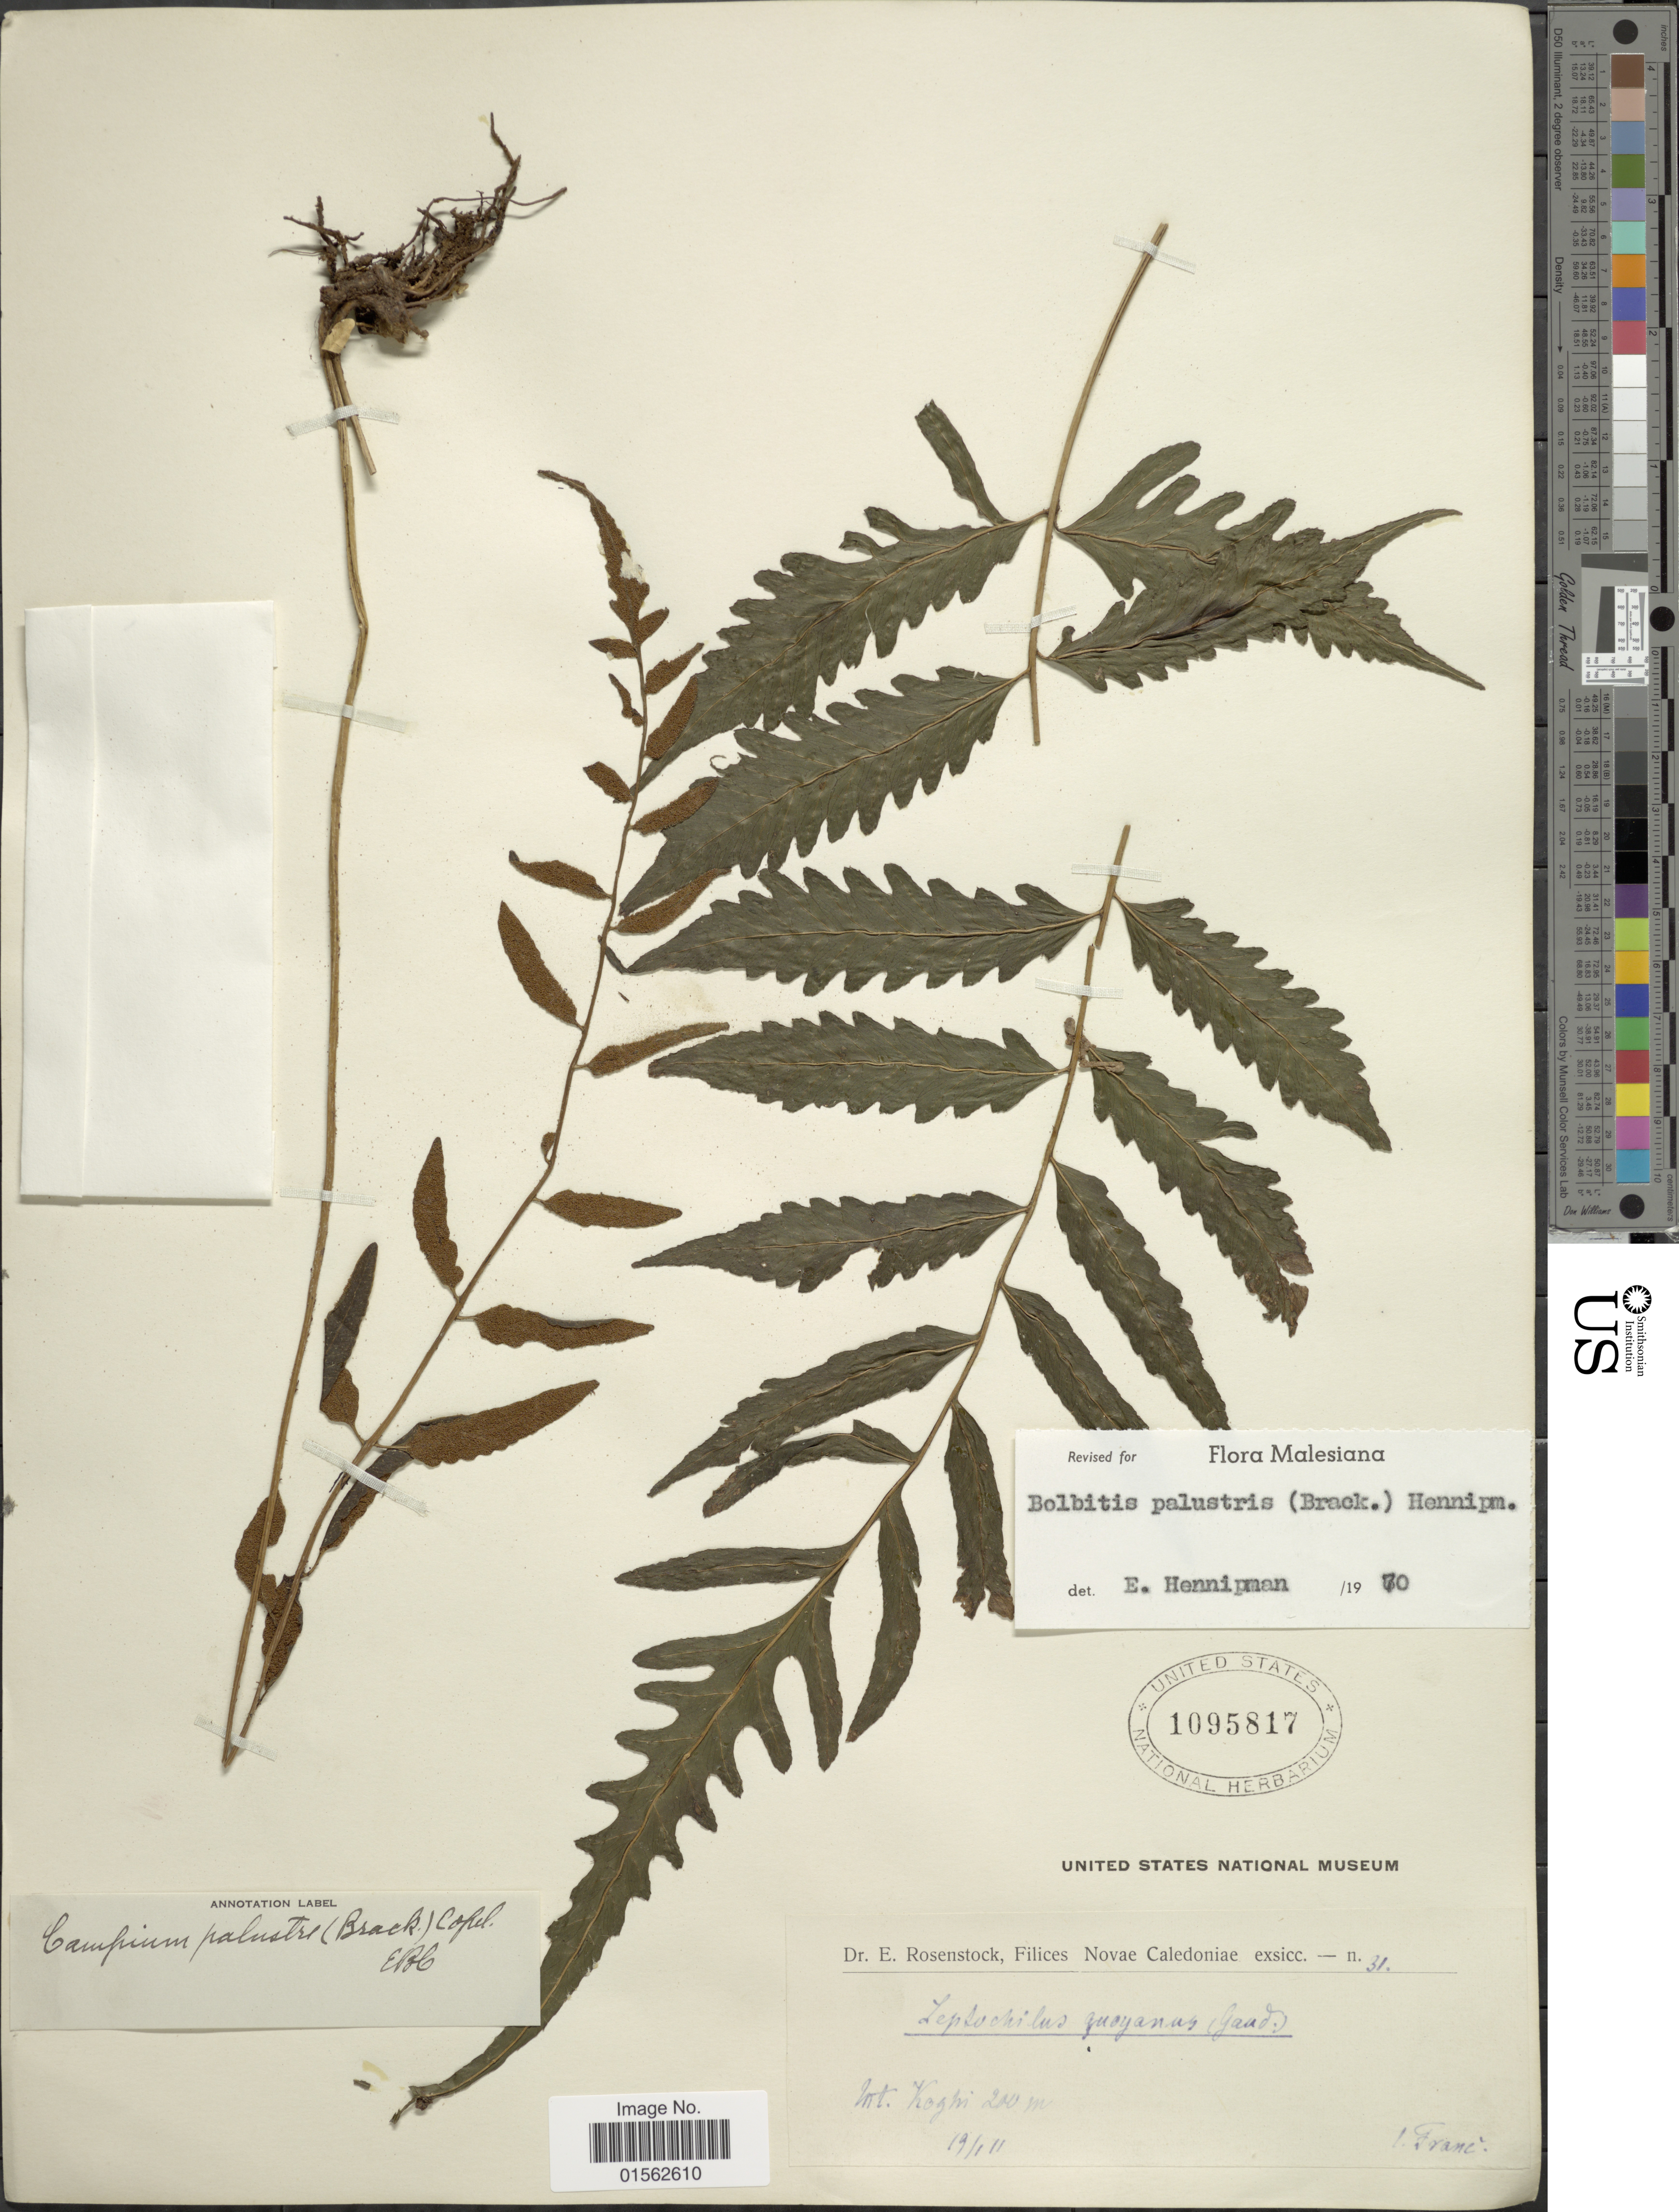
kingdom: Plantae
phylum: Tracheophyta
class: Polypodiopsida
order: Polypodiales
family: Dryopteridaceae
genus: Bolbitis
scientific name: Bolbitis palustris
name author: (Brack.) Hennipman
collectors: Franc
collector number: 31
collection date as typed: Transcribed d/m/y: 19/1/11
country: New Caledonia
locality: Novae Caledoniae, Mt. Koghis.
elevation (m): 200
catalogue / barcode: US 1095817